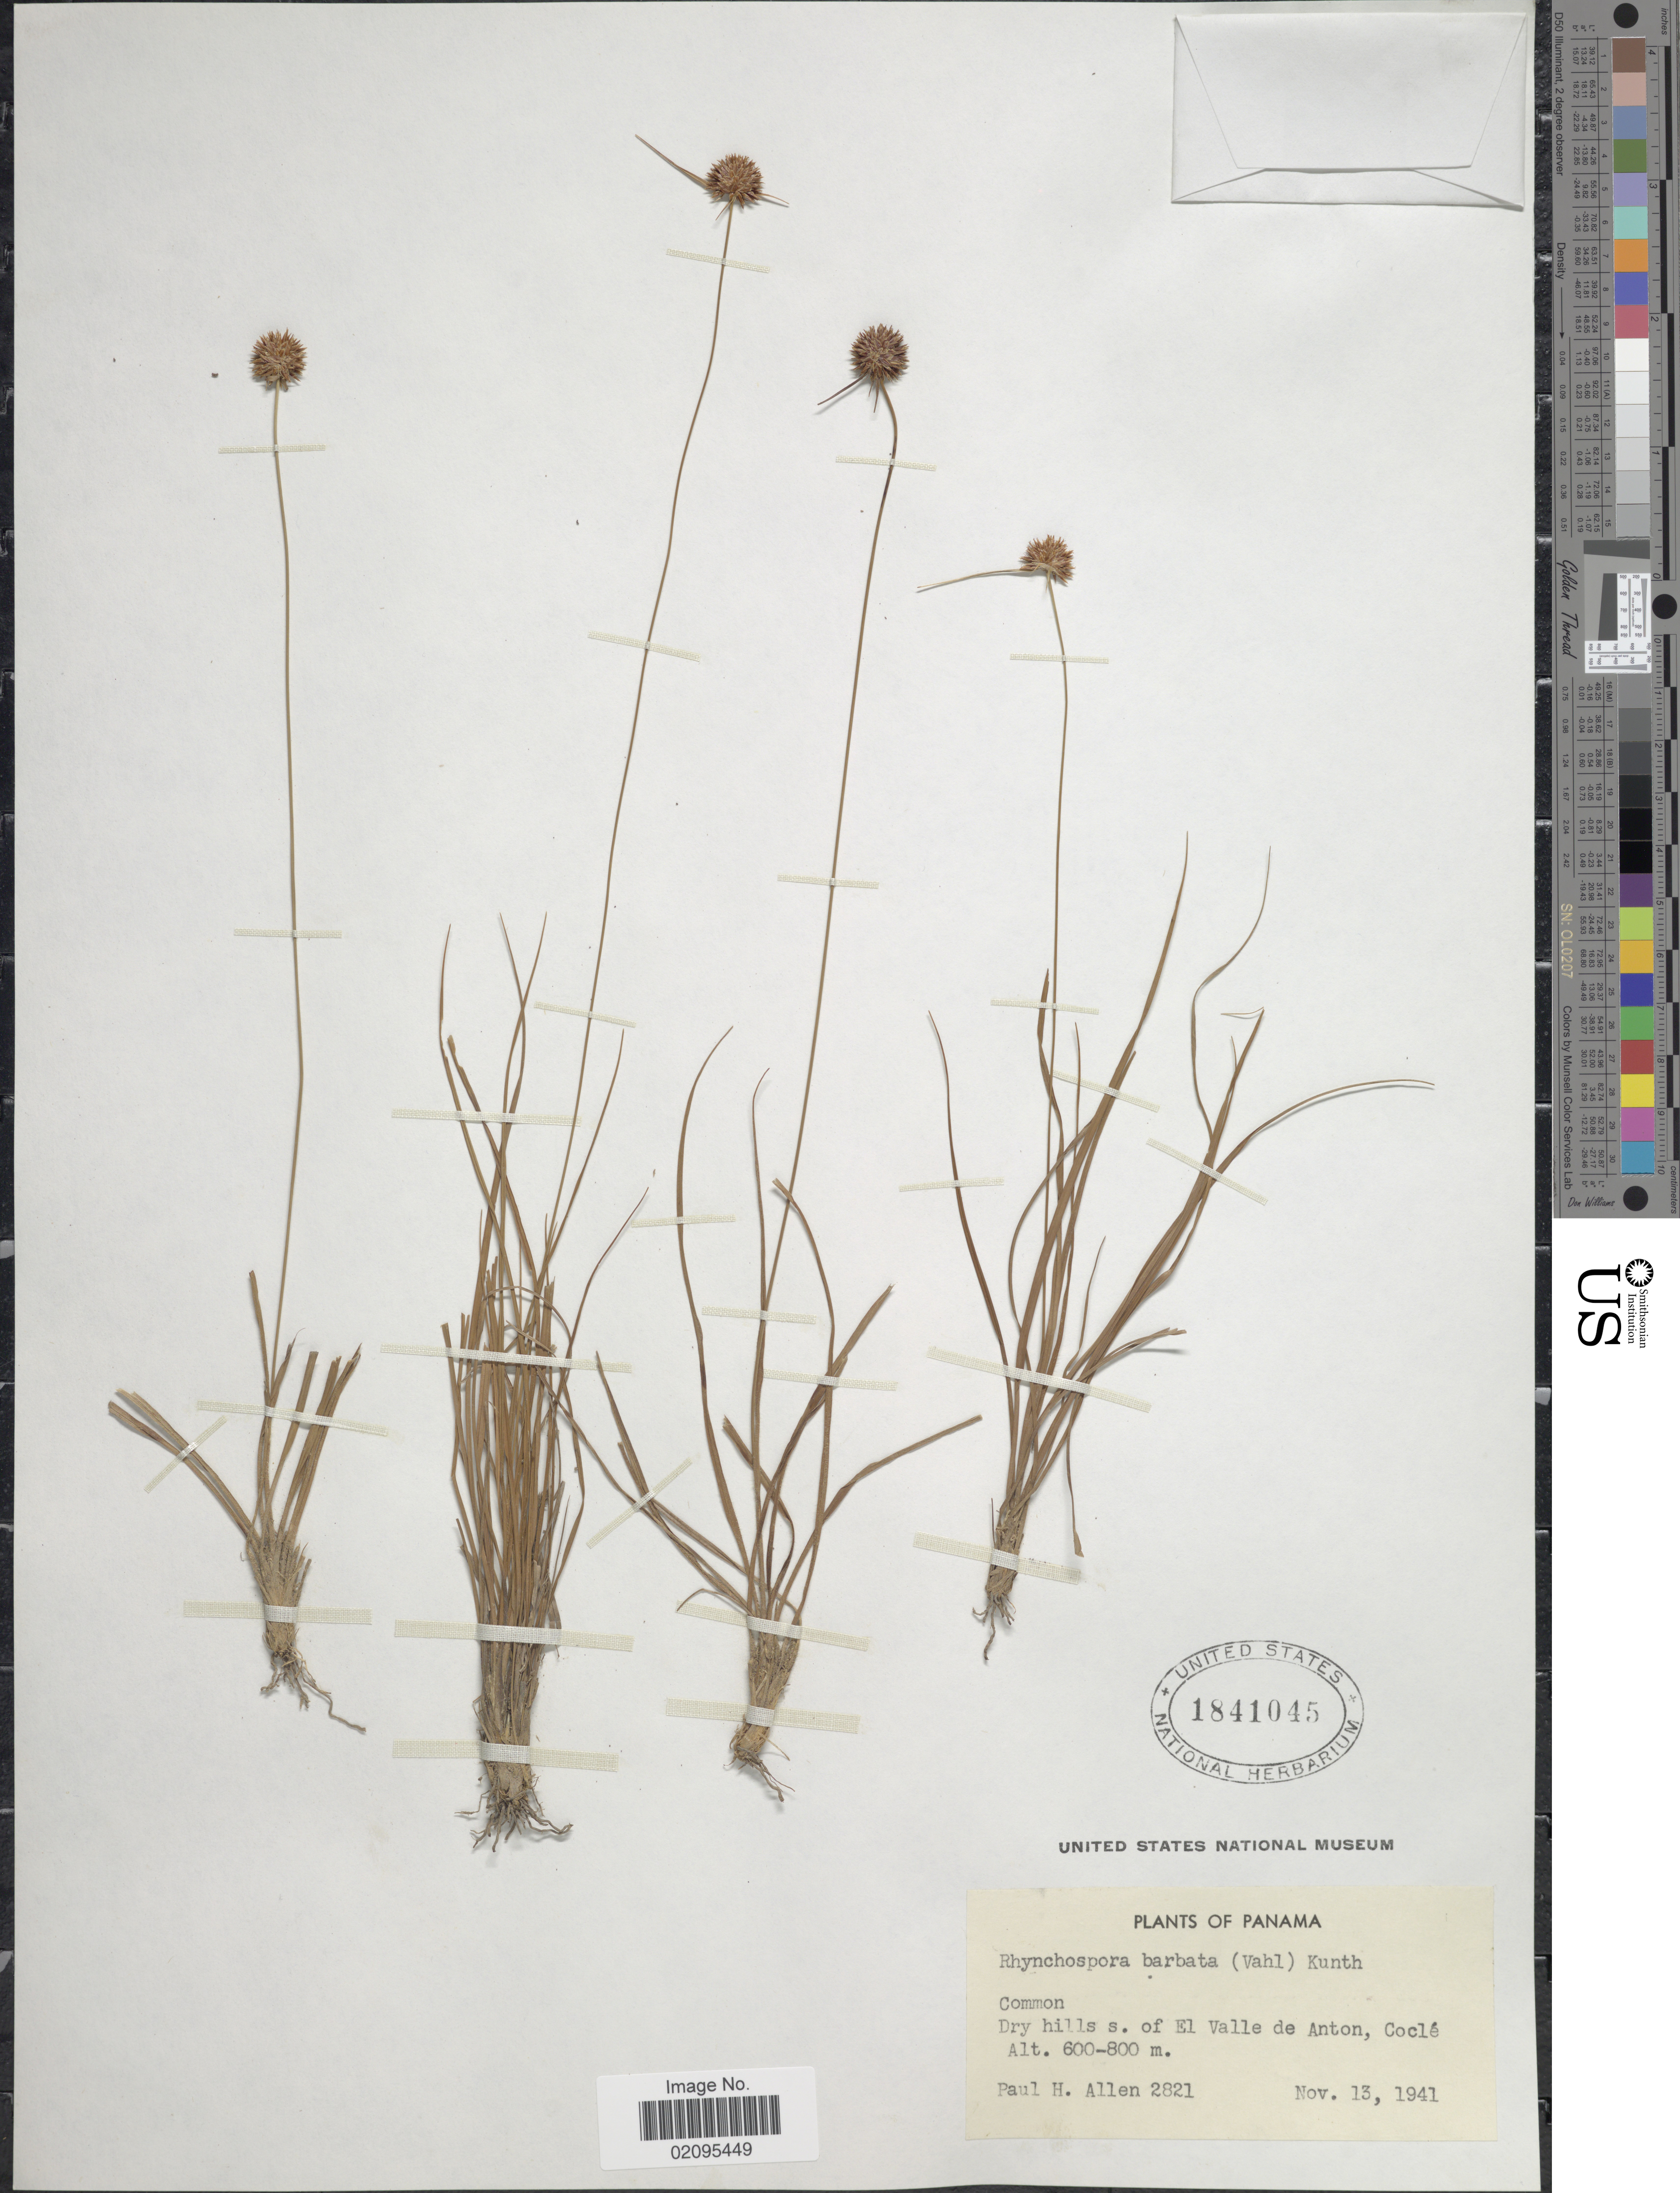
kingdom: Plantae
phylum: Tracheophyta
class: Liliopsida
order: Poales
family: Cyperaceae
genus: Rhynchospora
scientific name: Rhynchospora barbata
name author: (Vahl) Kunth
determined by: Alves, K.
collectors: P. H. Allen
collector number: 2821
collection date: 1941-11-13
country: Panama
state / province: Coclé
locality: Dry hills s. of El Valle de Anton.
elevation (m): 600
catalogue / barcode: US 1841045